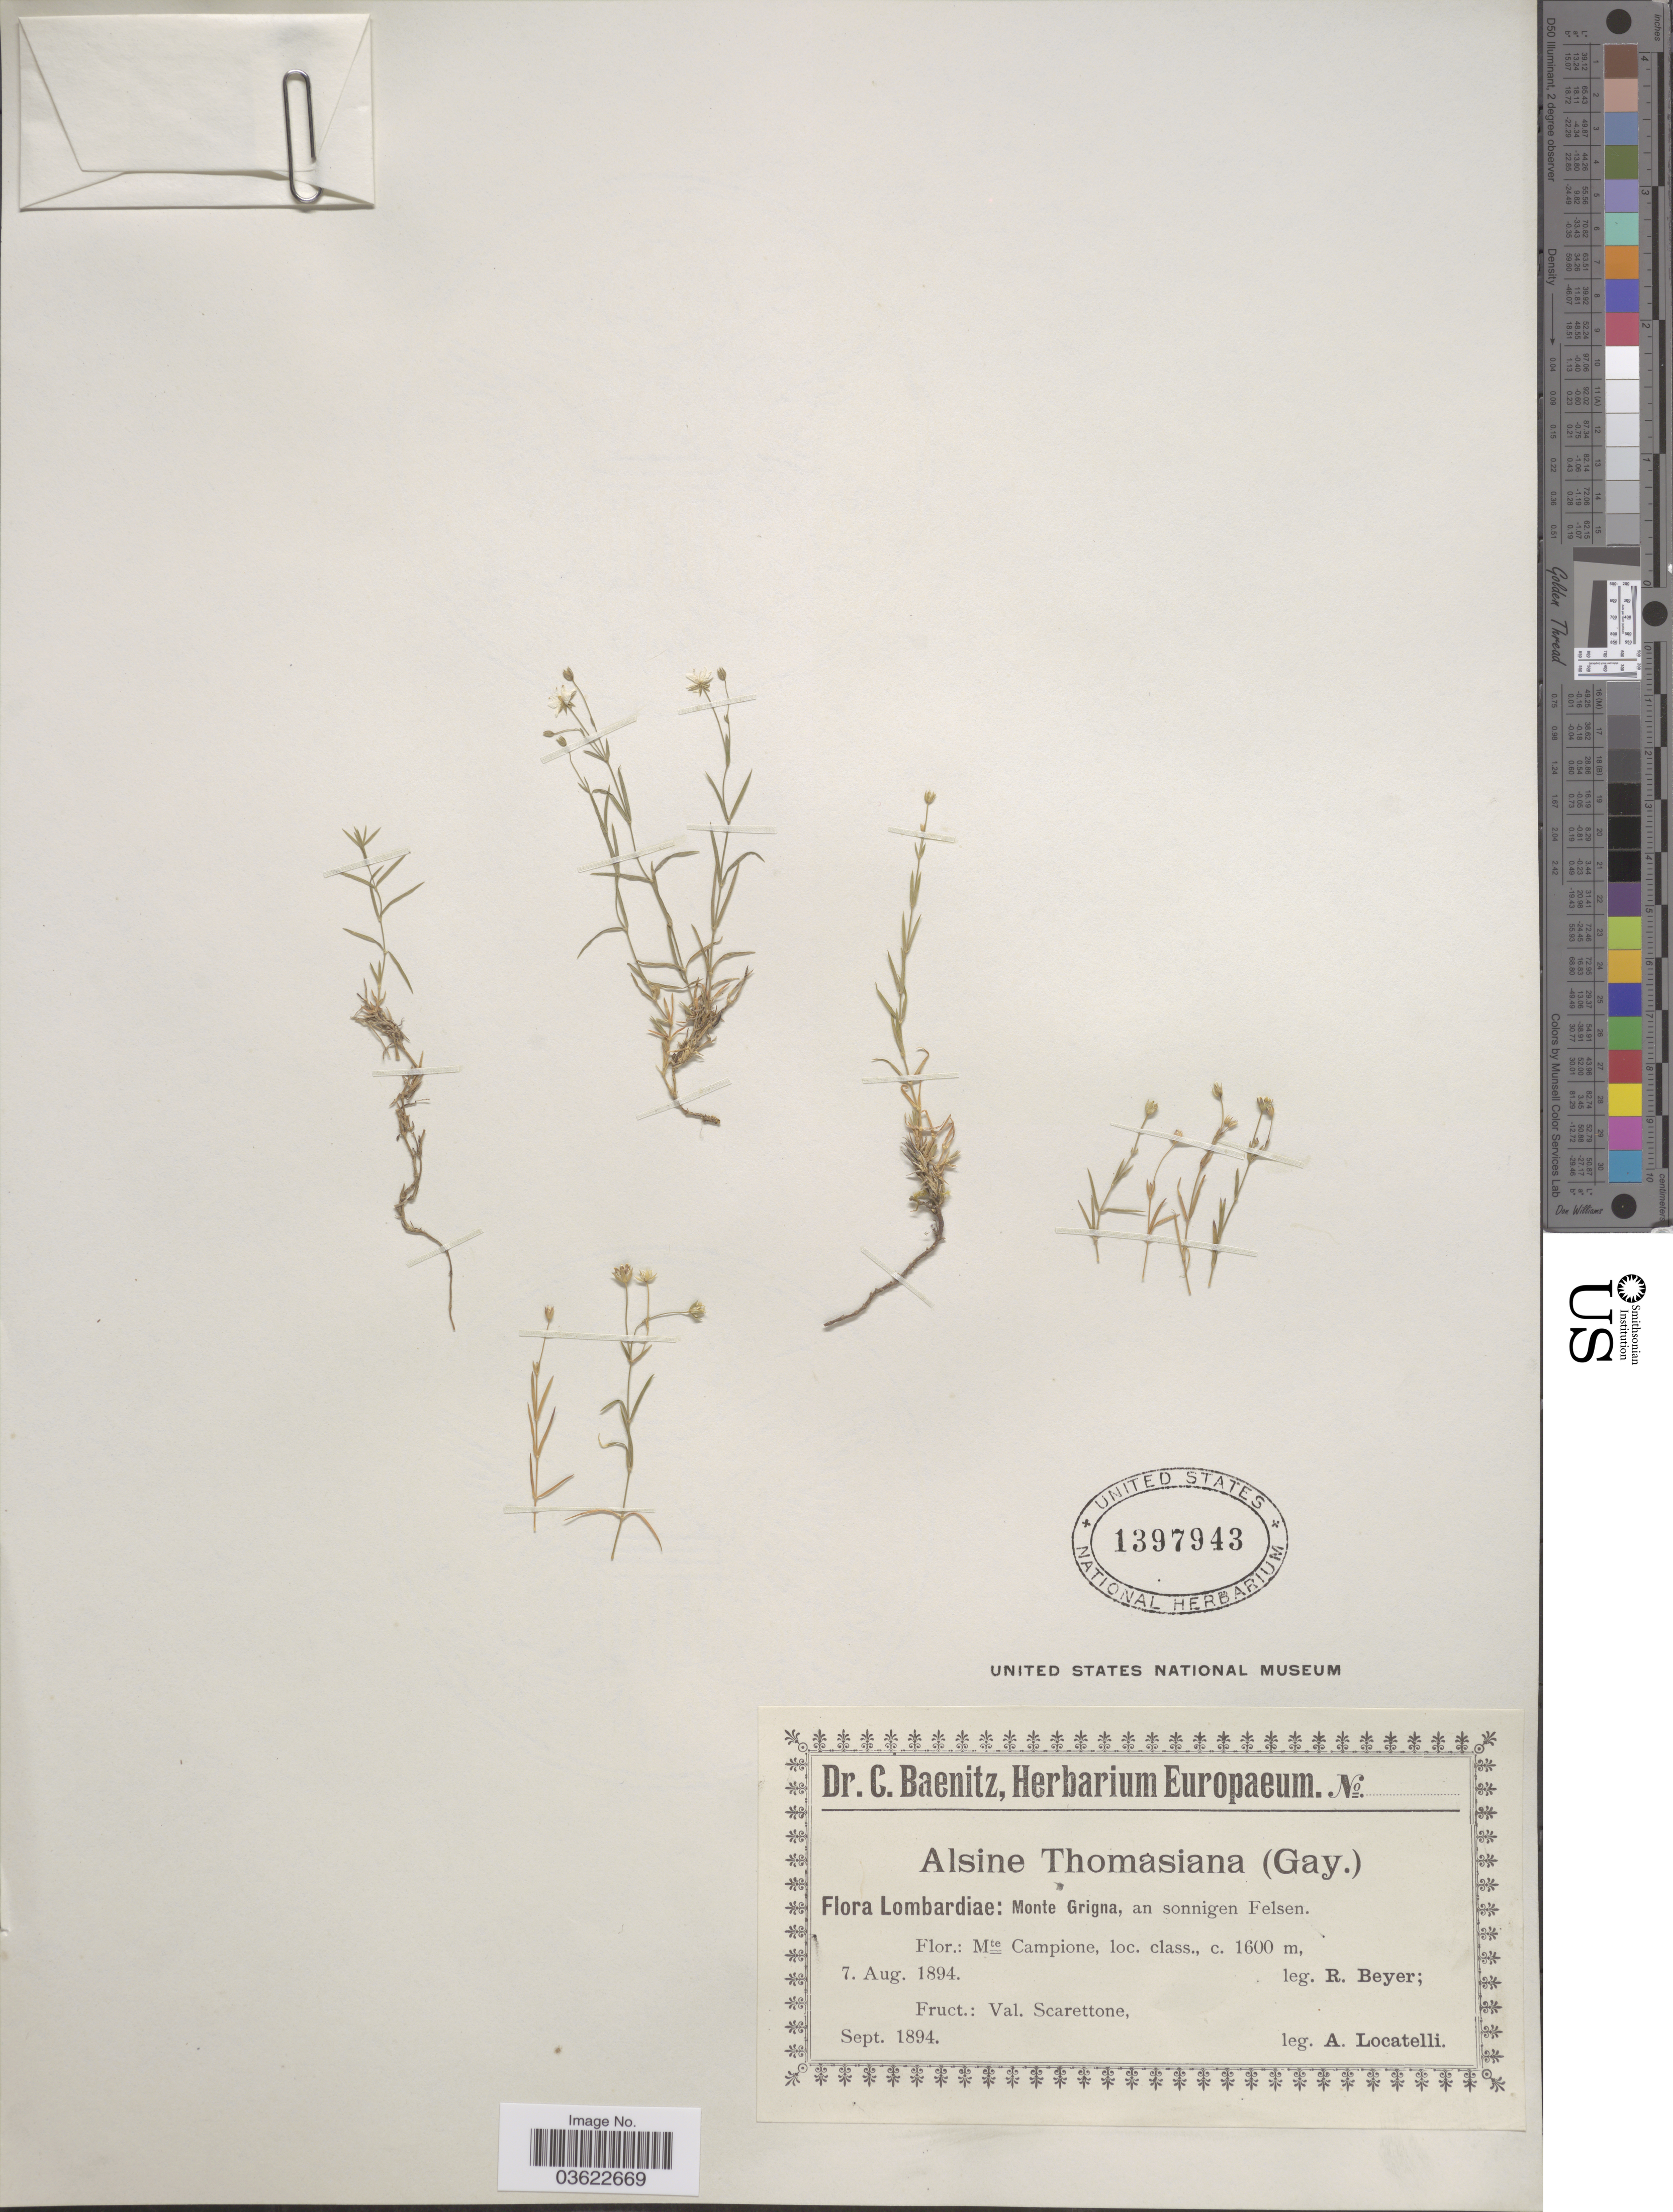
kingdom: Plantae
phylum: Tracheophyta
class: Magnoliopsida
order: Caryophyllales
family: Caryophyllaceae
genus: Facchinia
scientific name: Facchinia grignensis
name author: (Rchb.) Dillenb. & Kadereit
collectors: R. Beyer & A. Locatelli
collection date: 1894-08-07/1894-09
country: Italy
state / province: Lombardy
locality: Lombardiae: Monte Grigna. Mte Campione. Val. Scarettone.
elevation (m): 1600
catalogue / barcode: US 1397943